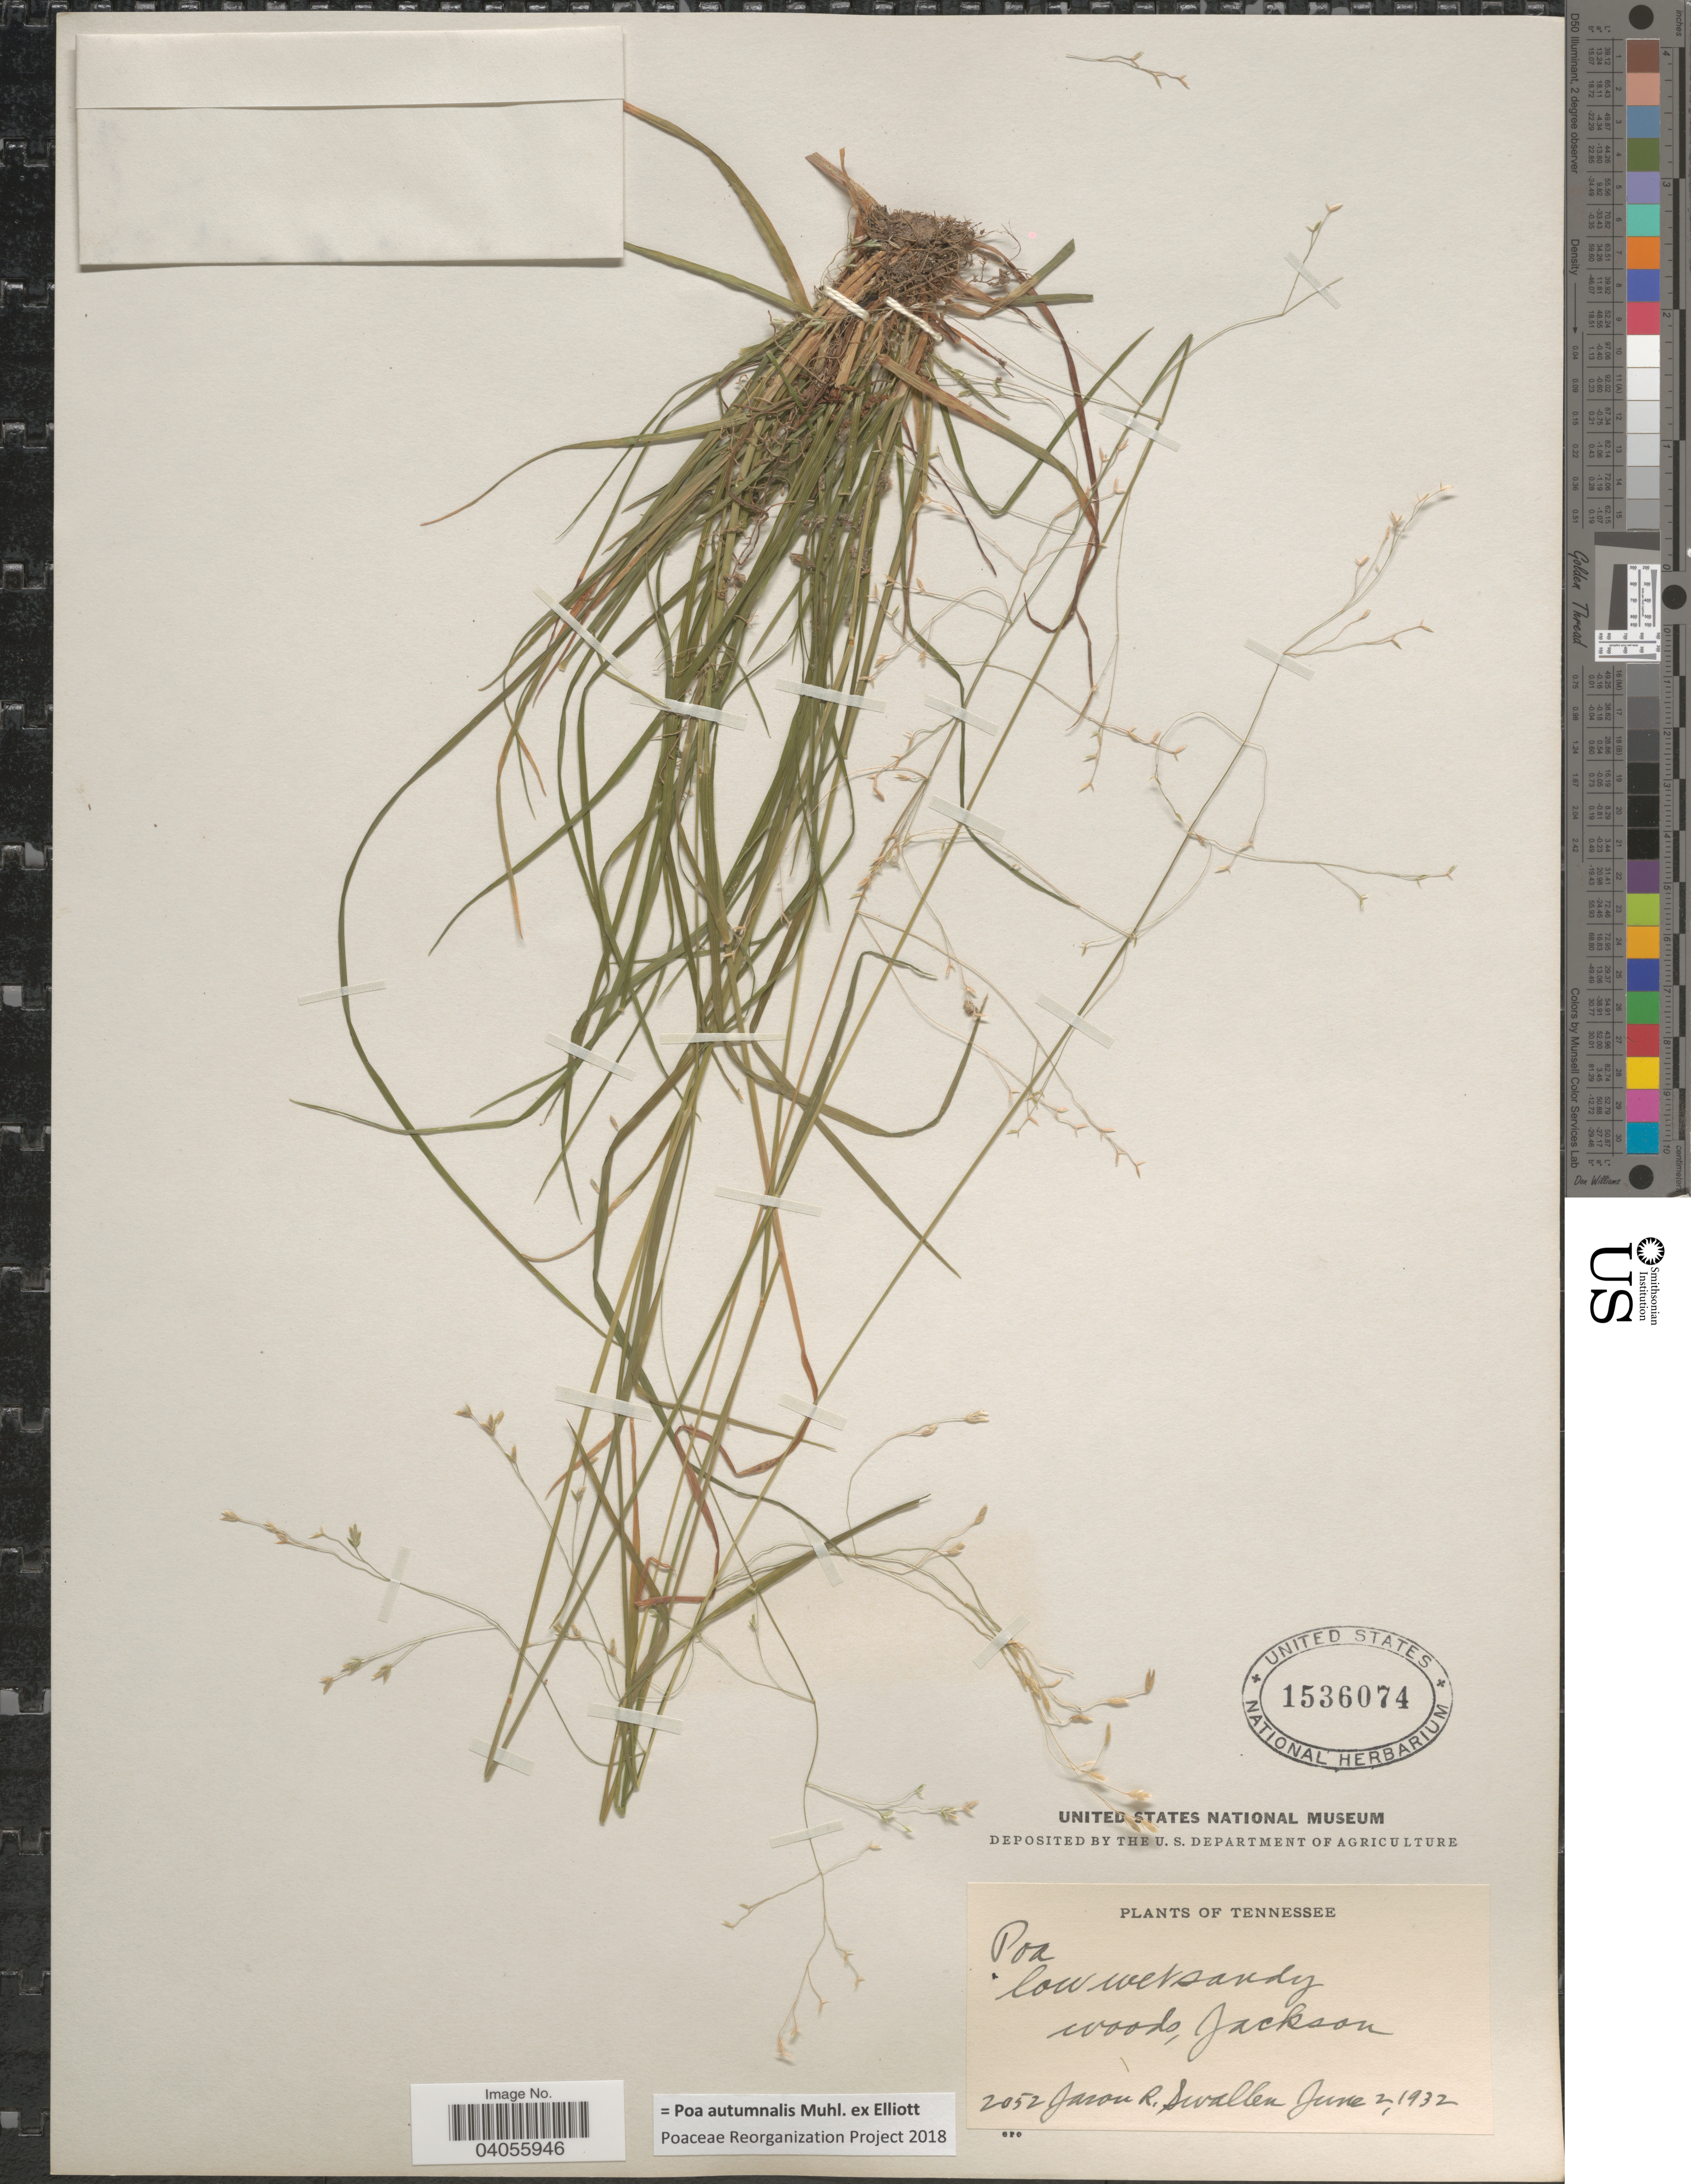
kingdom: Plantae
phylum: Tracheophyta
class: Liliopsida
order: Poales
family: Poaceae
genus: Poa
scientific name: Poa autumnalis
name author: Muhl. ex Elliott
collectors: J. R. Swallen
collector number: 2052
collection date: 1932-06-02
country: United States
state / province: Tennessee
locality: Low wet sandy woods, Jackson.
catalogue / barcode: US 1536074